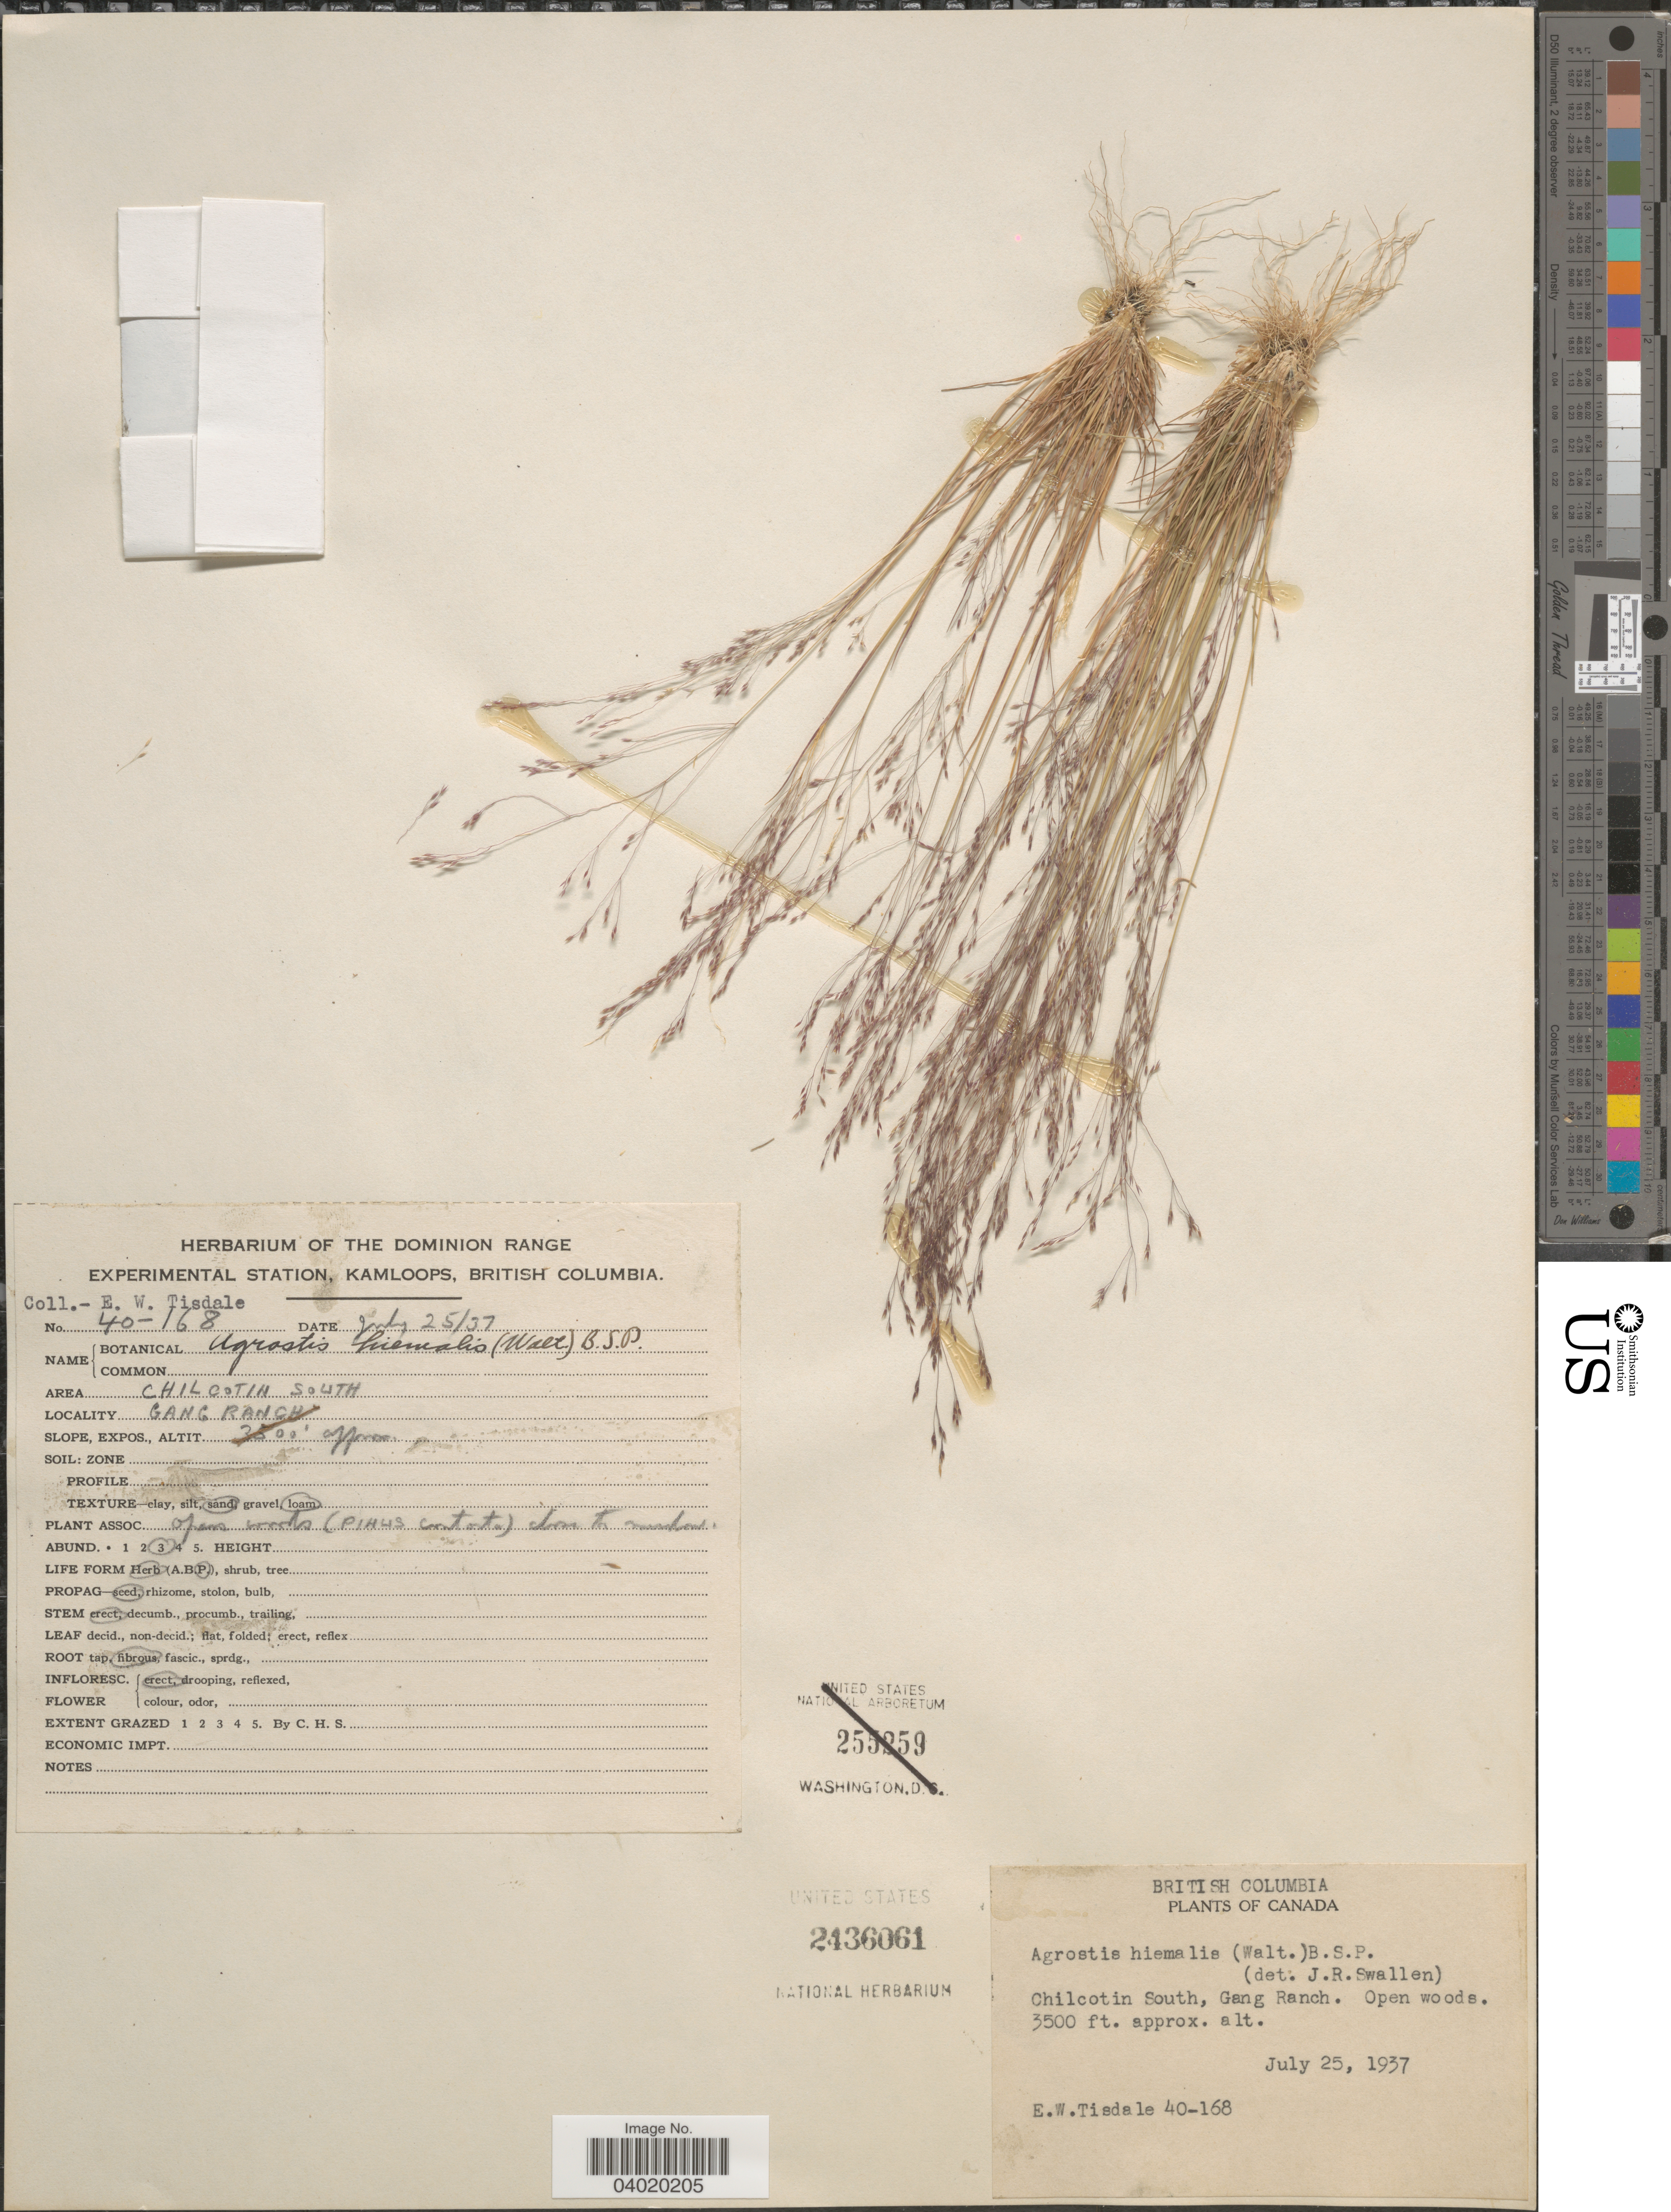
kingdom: Plantae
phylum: Tracheophyta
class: Liliopsida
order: Poales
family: Poaceae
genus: Agrostis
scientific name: Agrostis hyemalis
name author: (Walter) Britton et al.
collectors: E. Tisdale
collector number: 40-168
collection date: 1937-07-25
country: Canada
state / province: British Columbia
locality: Kamloops. Area Chilcotin South. Gang Ranch.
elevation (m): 1067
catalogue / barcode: US 2436061